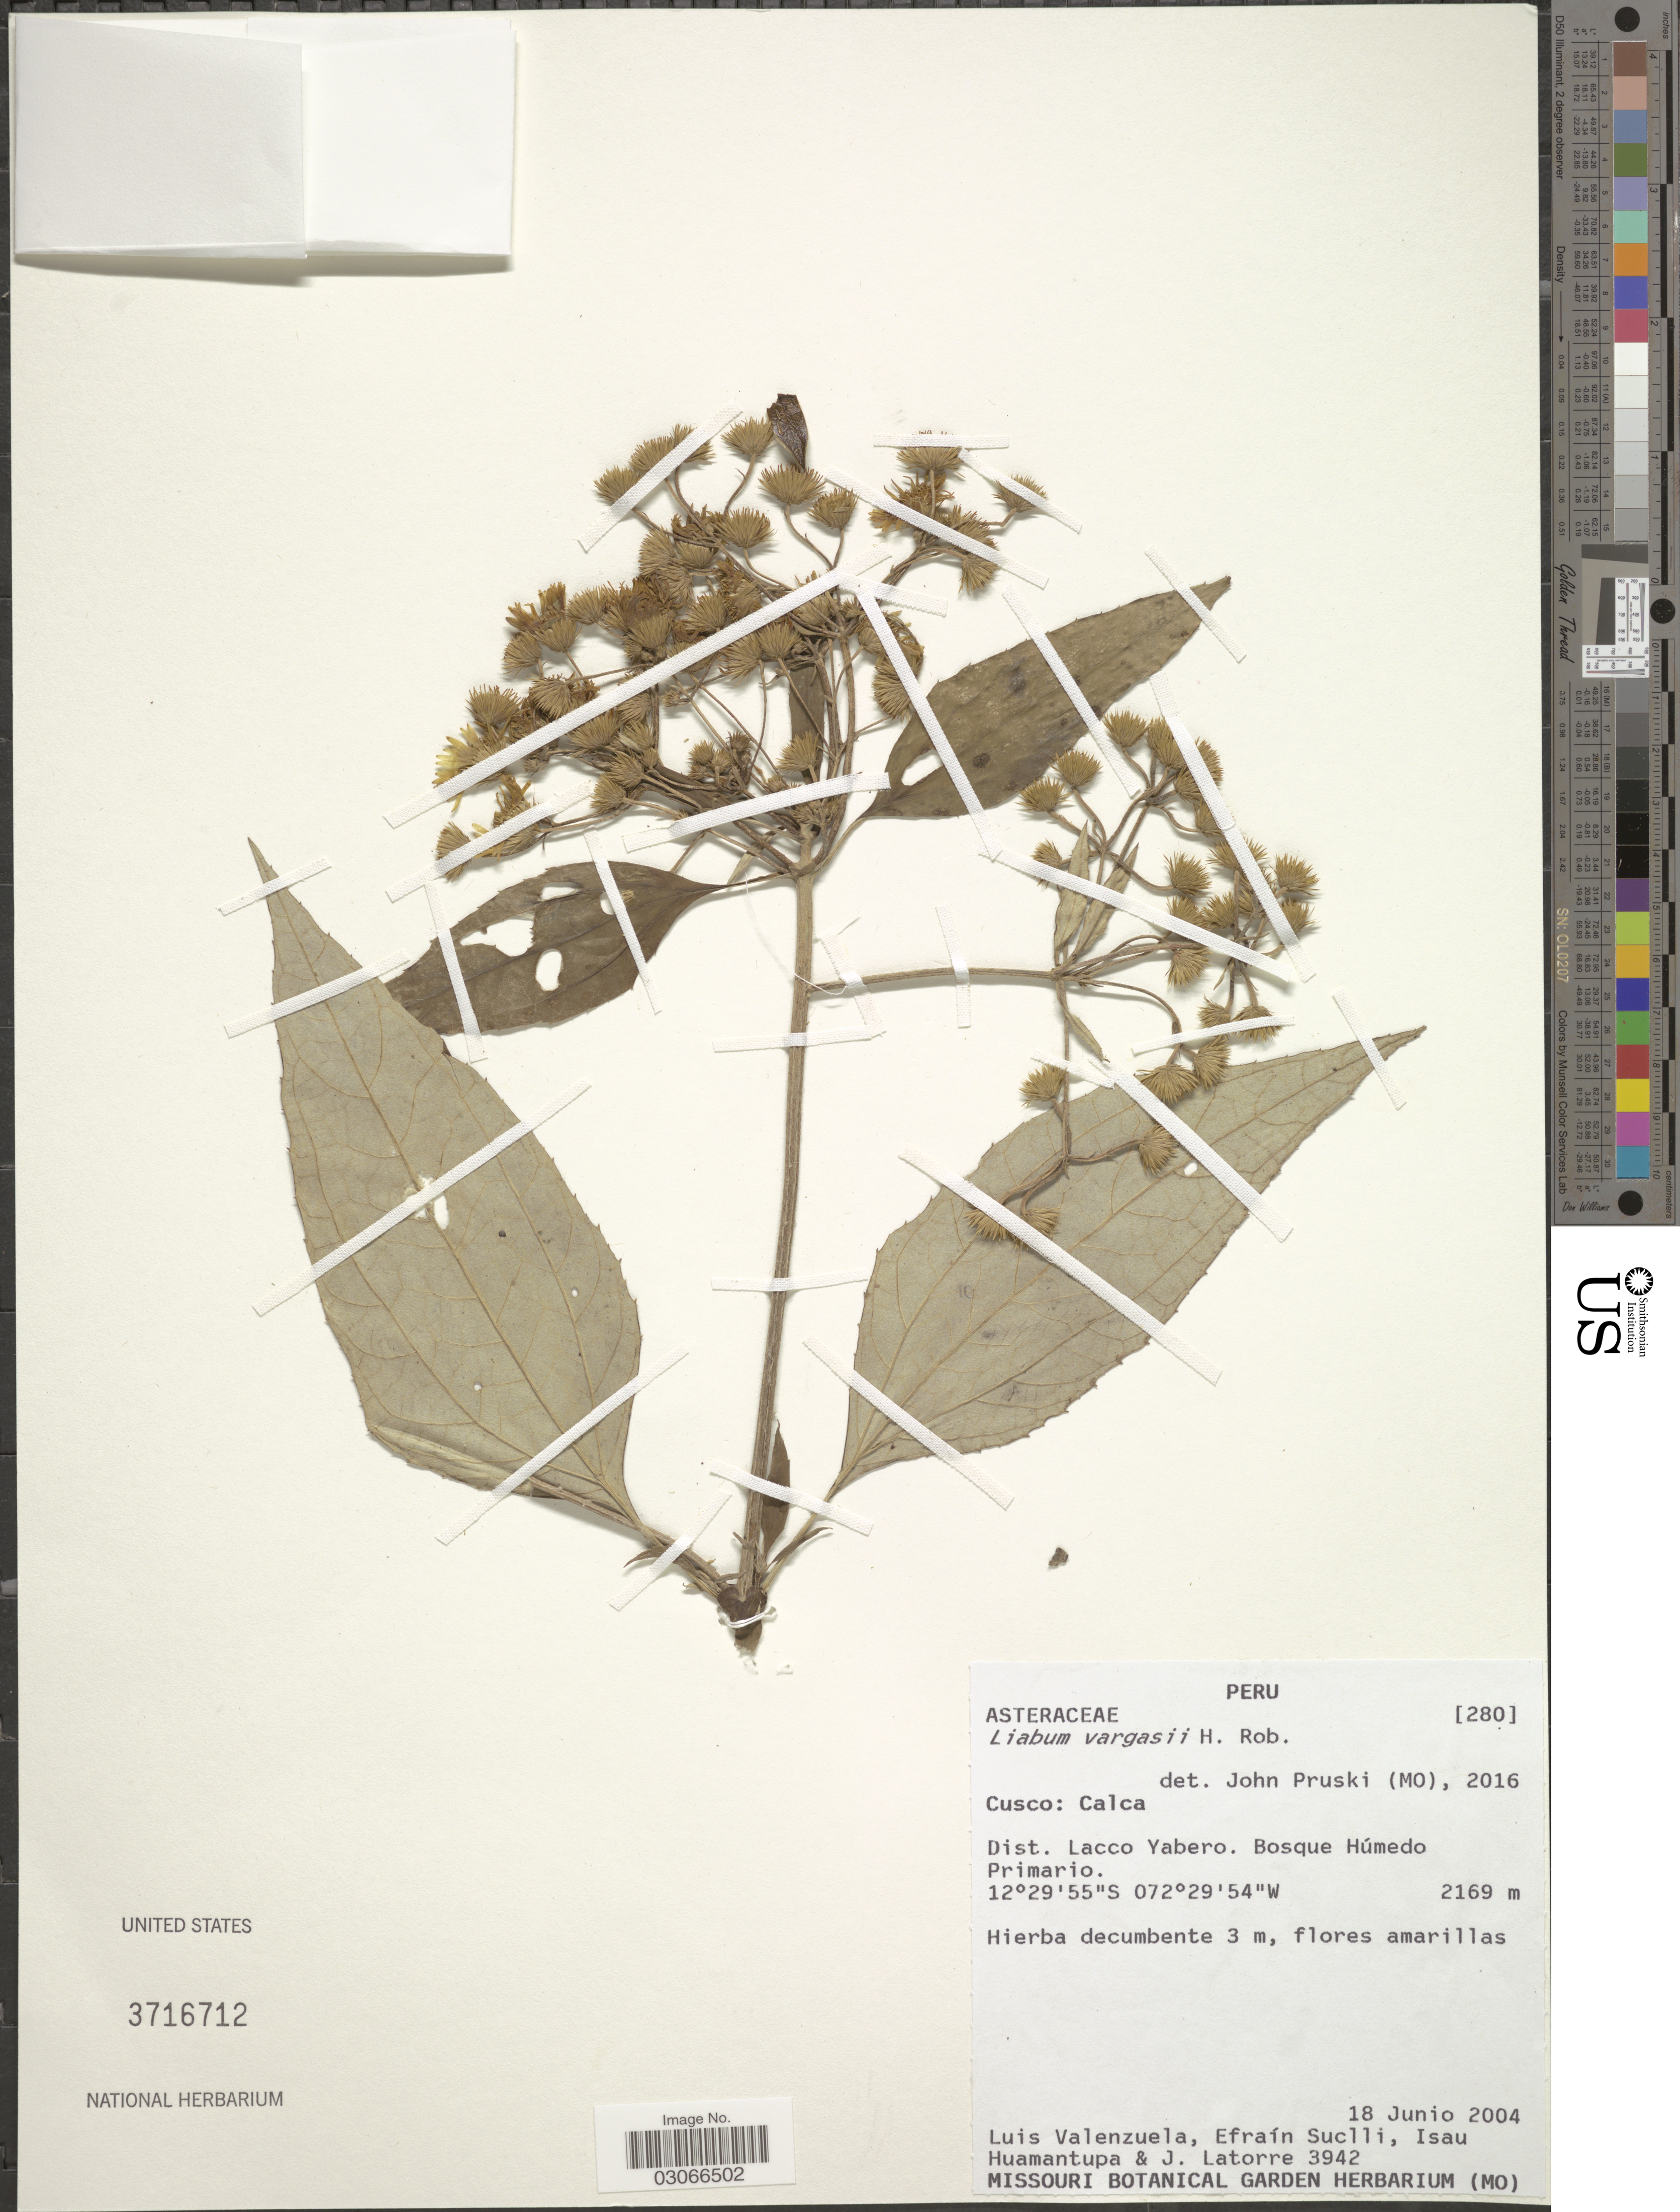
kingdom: Plantae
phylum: Tracheophyta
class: Magnoliopsida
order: Asterales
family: Asteraceae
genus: Liabum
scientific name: Liabum vargasii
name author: H. Rob.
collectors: L. Valenzuela, E. Suclli, I. Huamantupa & J. Latorre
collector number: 3942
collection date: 2004-06-18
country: Peru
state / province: Cusco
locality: Calca. Dist. Lacco Yabero. Bosque Húmedo Primario.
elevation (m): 2169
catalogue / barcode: US 3716712